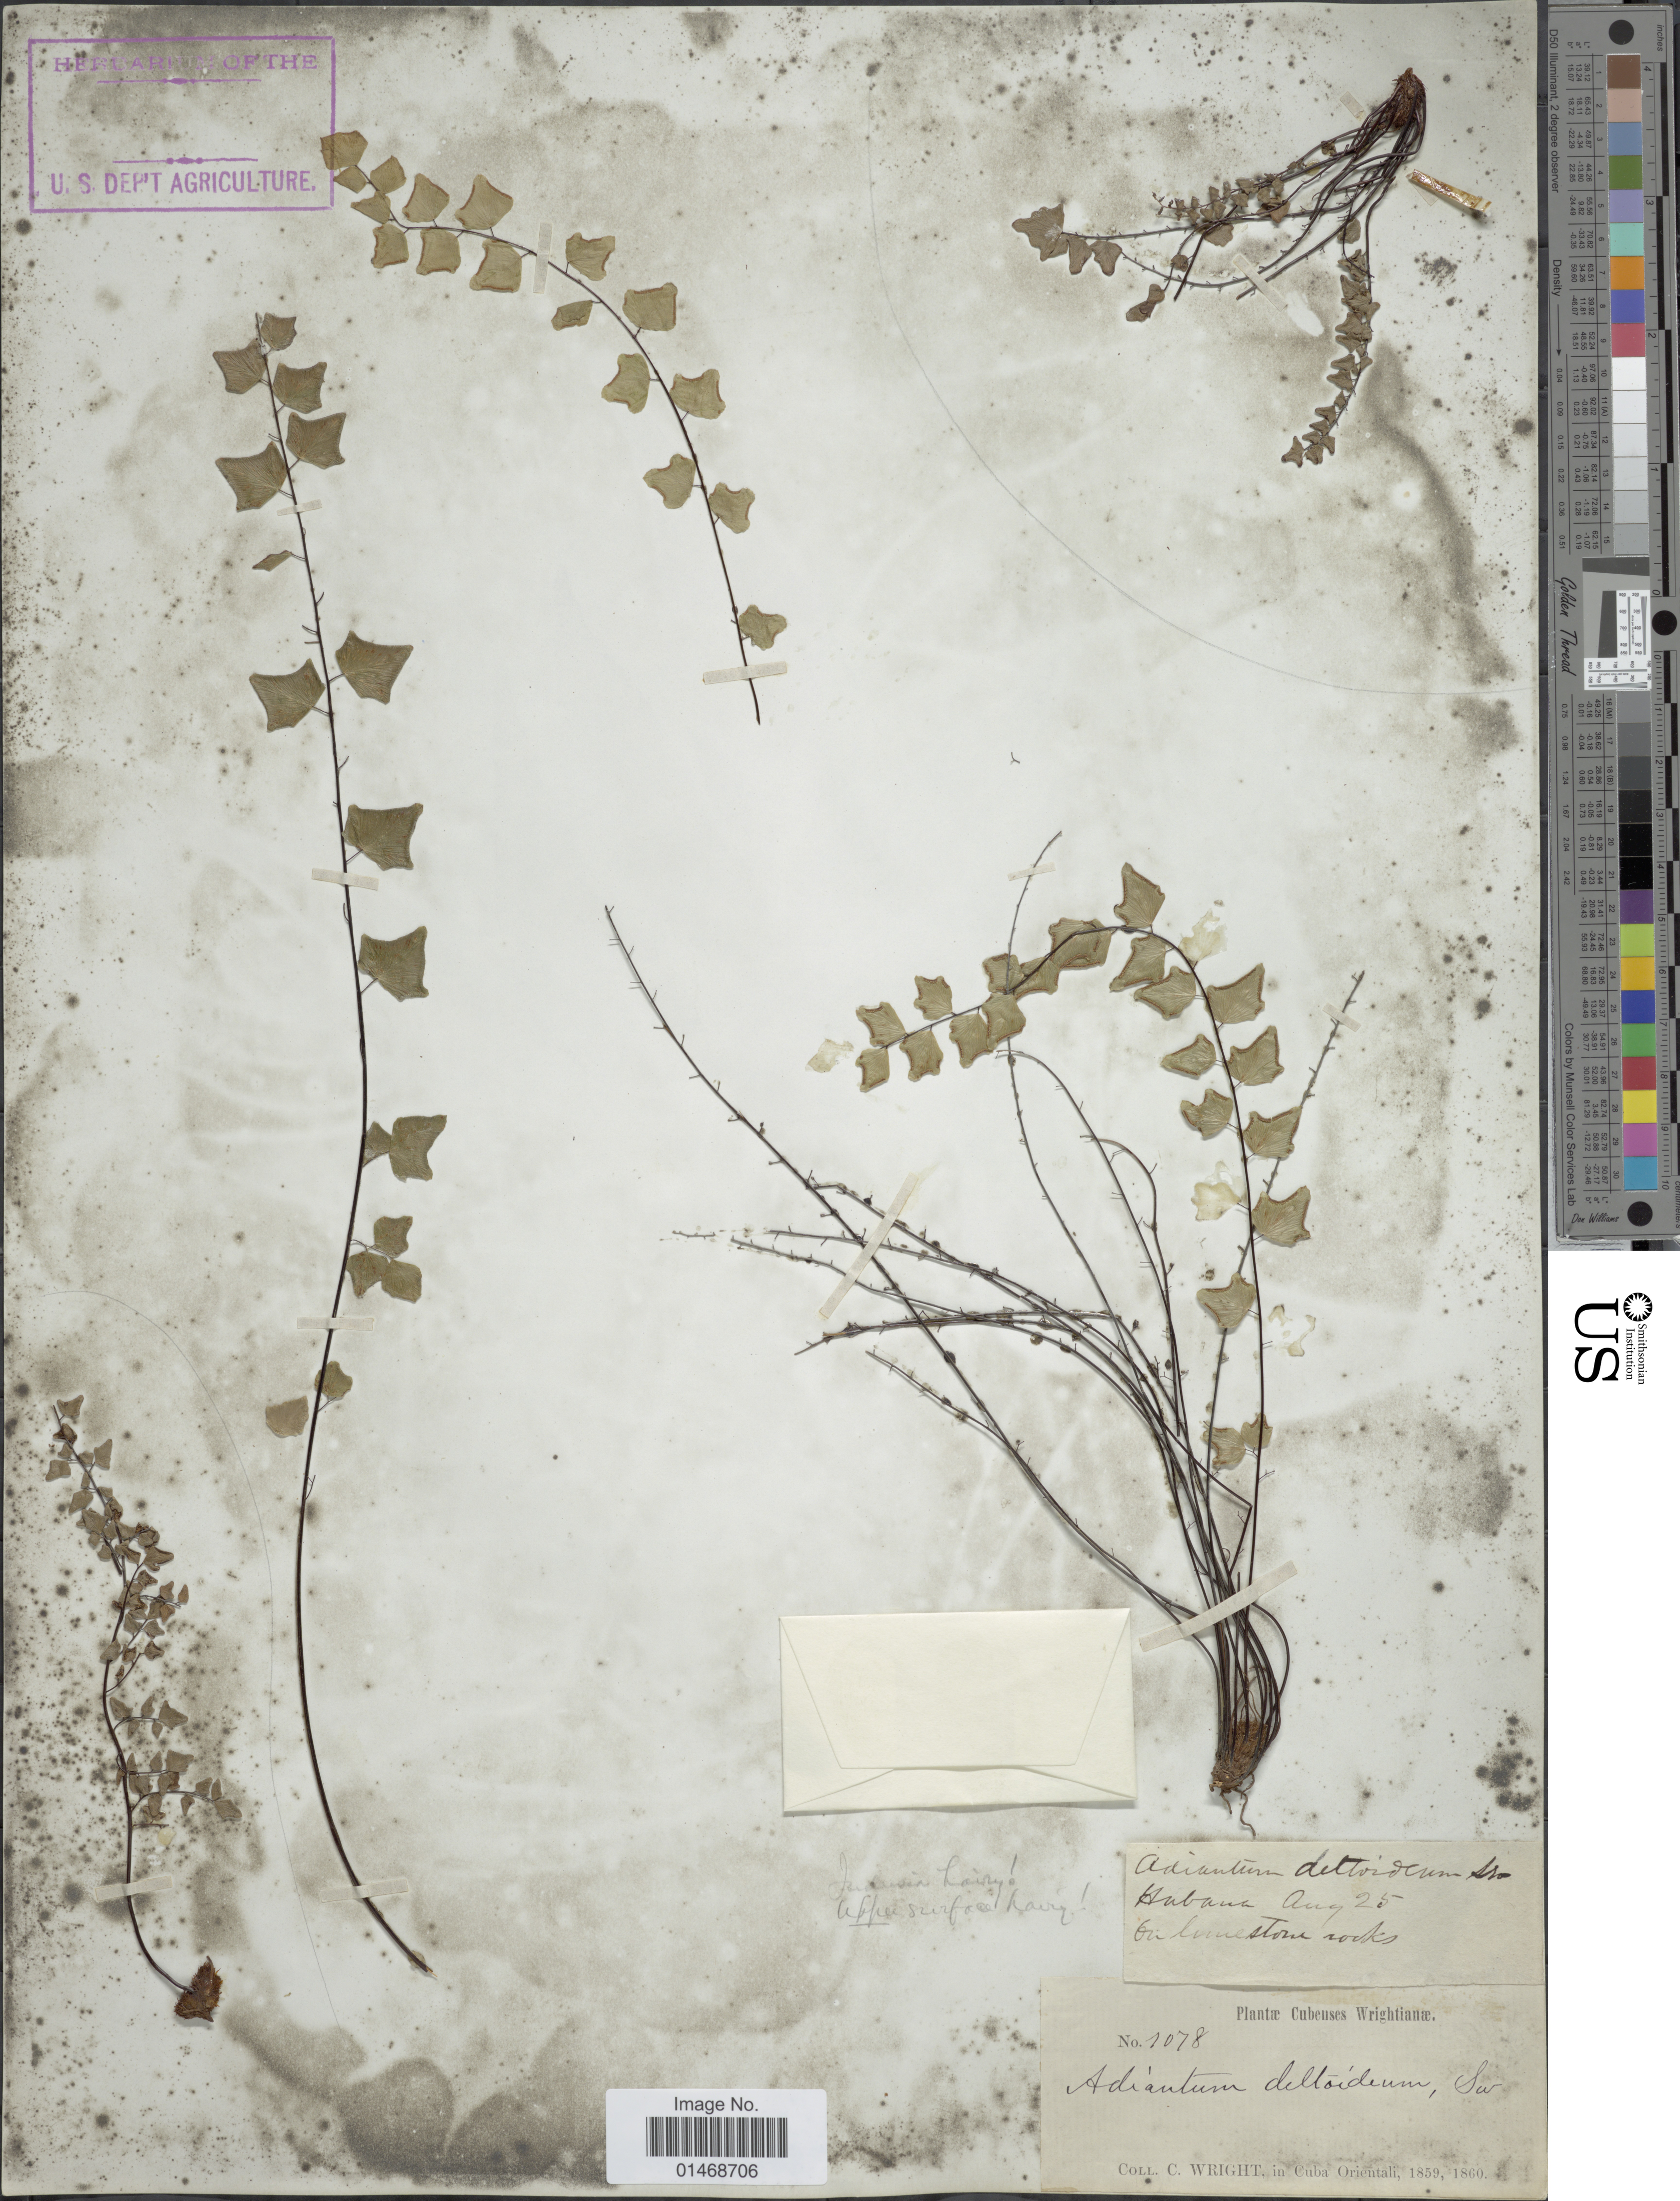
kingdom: Plantae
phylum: Tracheophyta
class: Polypodiopsida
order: Polypodiales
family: Pteridaceae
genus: Adiantum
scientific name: Adiantum deltoideum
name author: Sw.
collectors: C. Wright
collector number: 1078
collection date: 1859/1860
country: Cuba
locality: In Cuba, Orientali